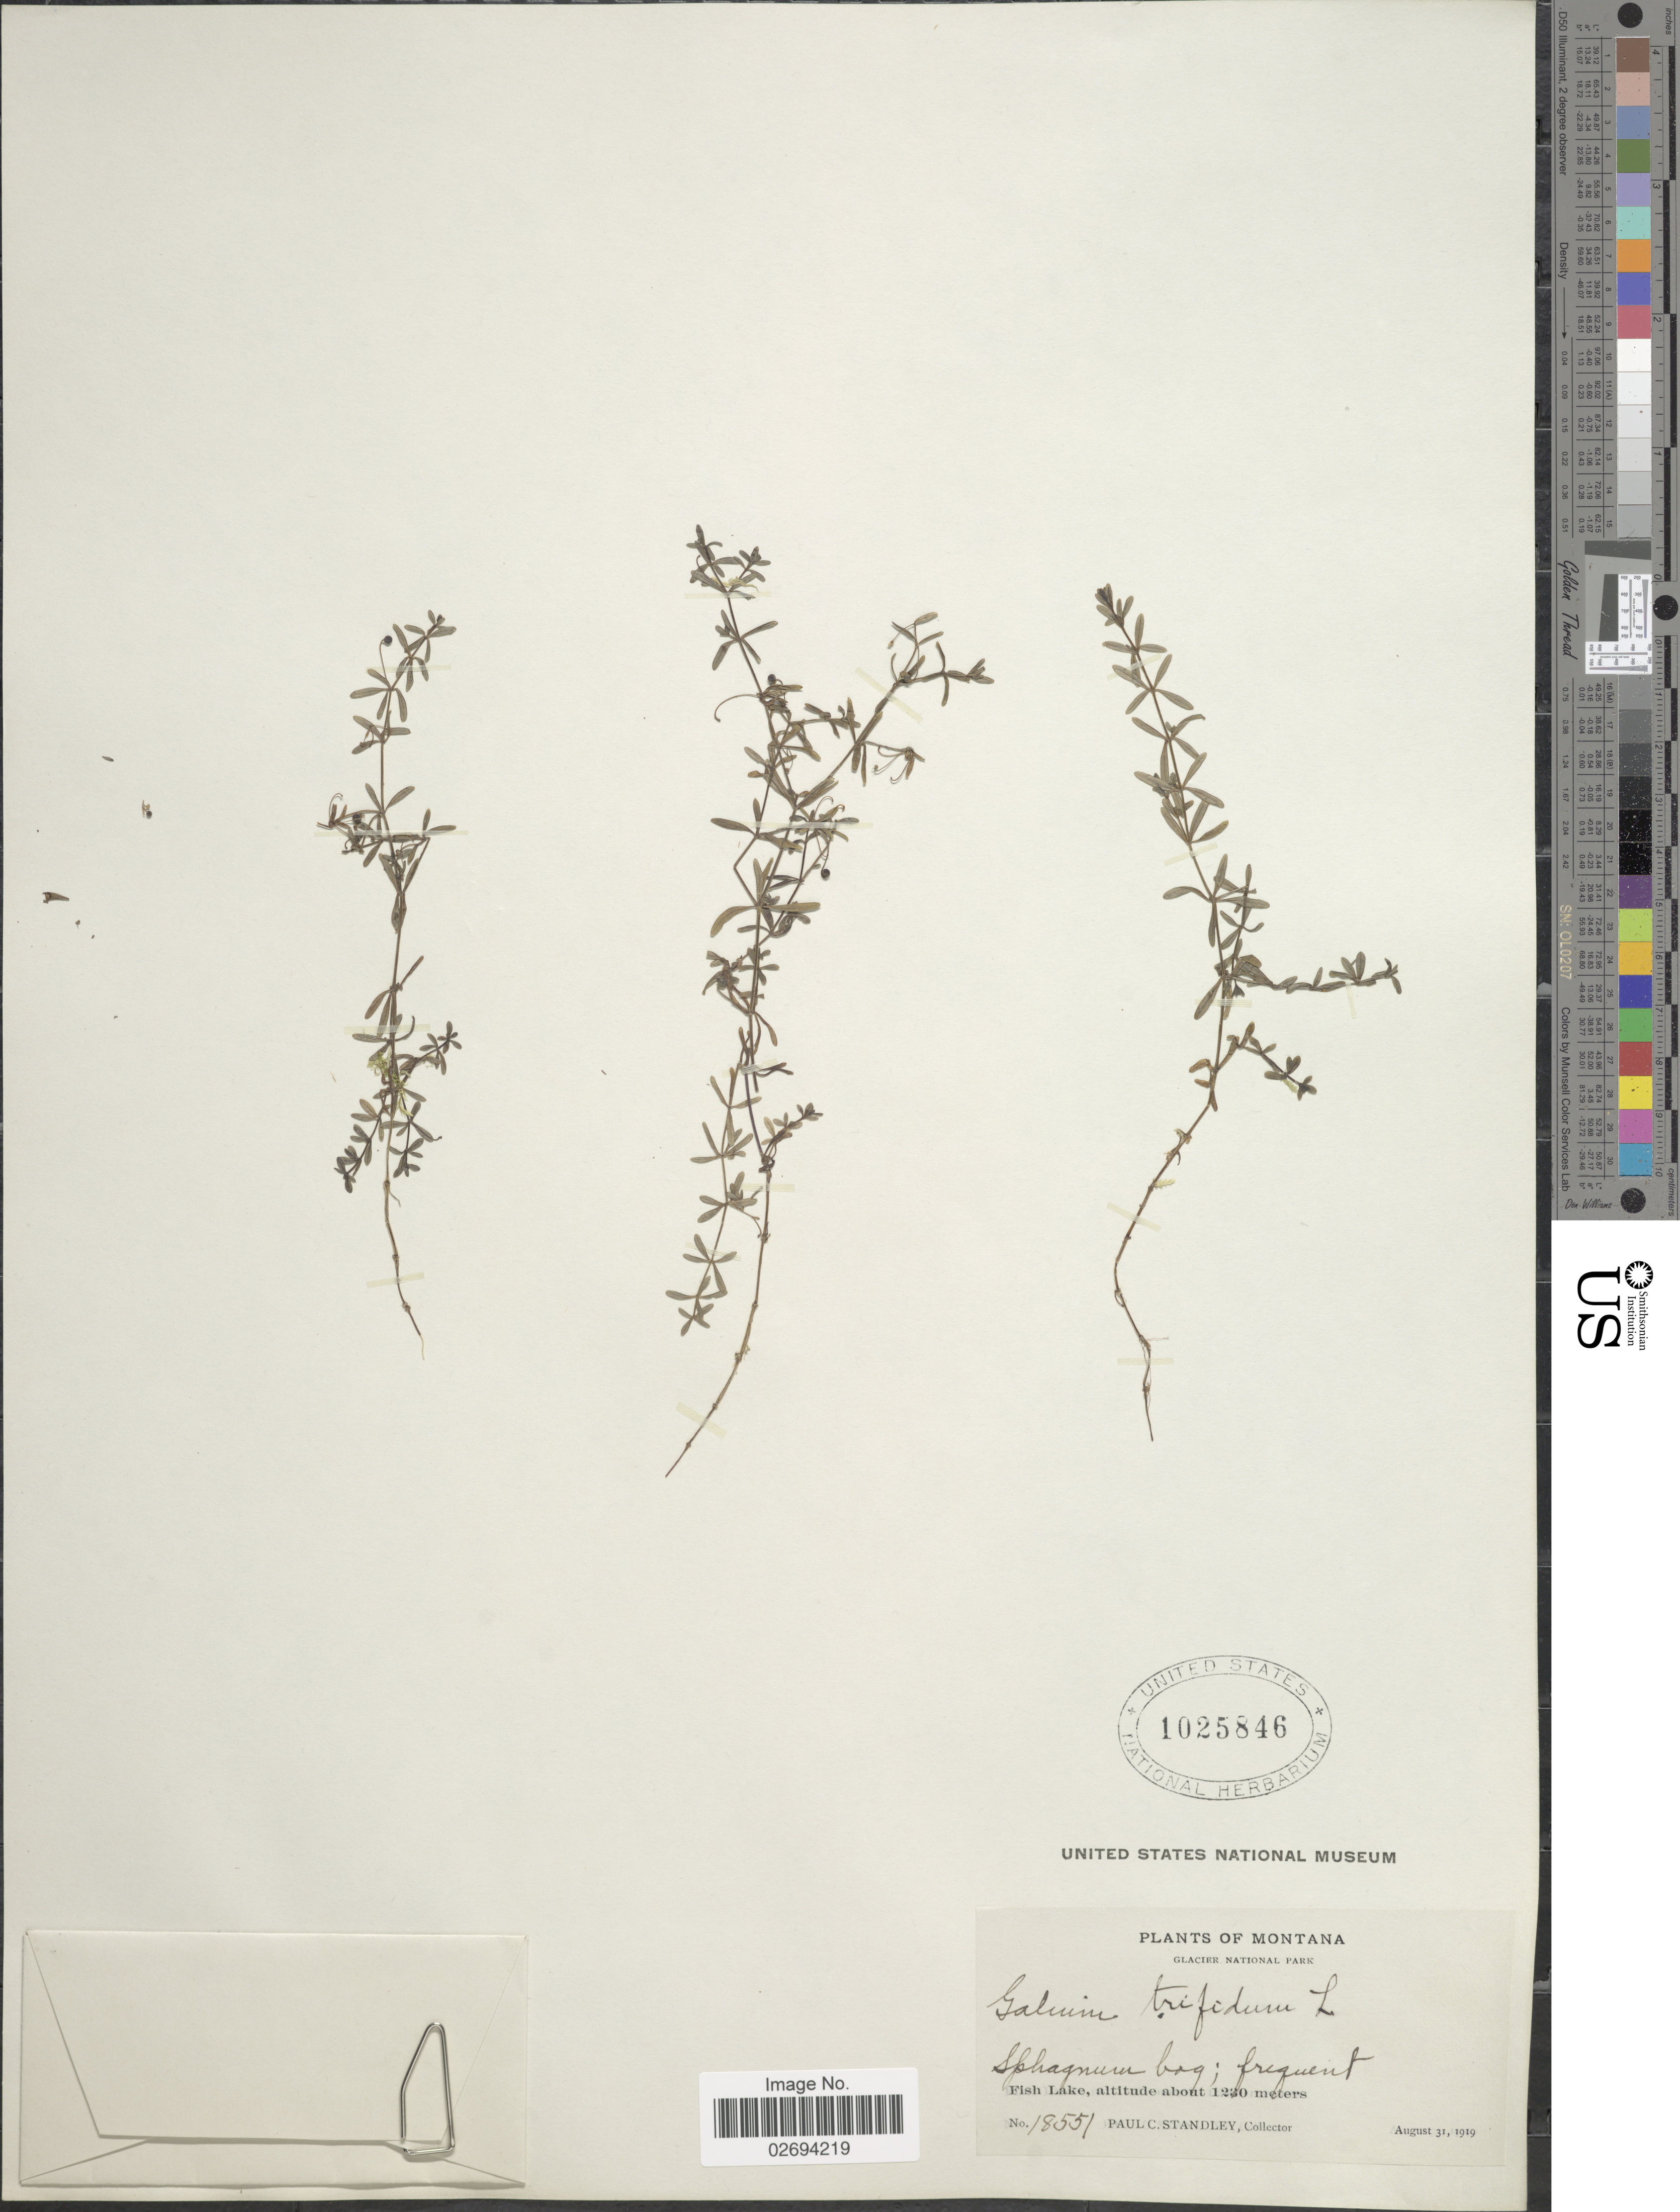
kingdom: Plantae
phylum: Tracheophyta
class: Magnoliopsida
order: Gentianales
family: Rubiaceae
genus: Galium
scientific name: Galium trifidum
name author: L.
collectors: P. C. Standley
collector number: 18551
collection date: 1919-08-31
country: United States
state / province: Montana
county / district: Flathead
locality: Glacier National Park, Fish Lake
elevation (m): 1230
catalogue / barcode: US 1025846